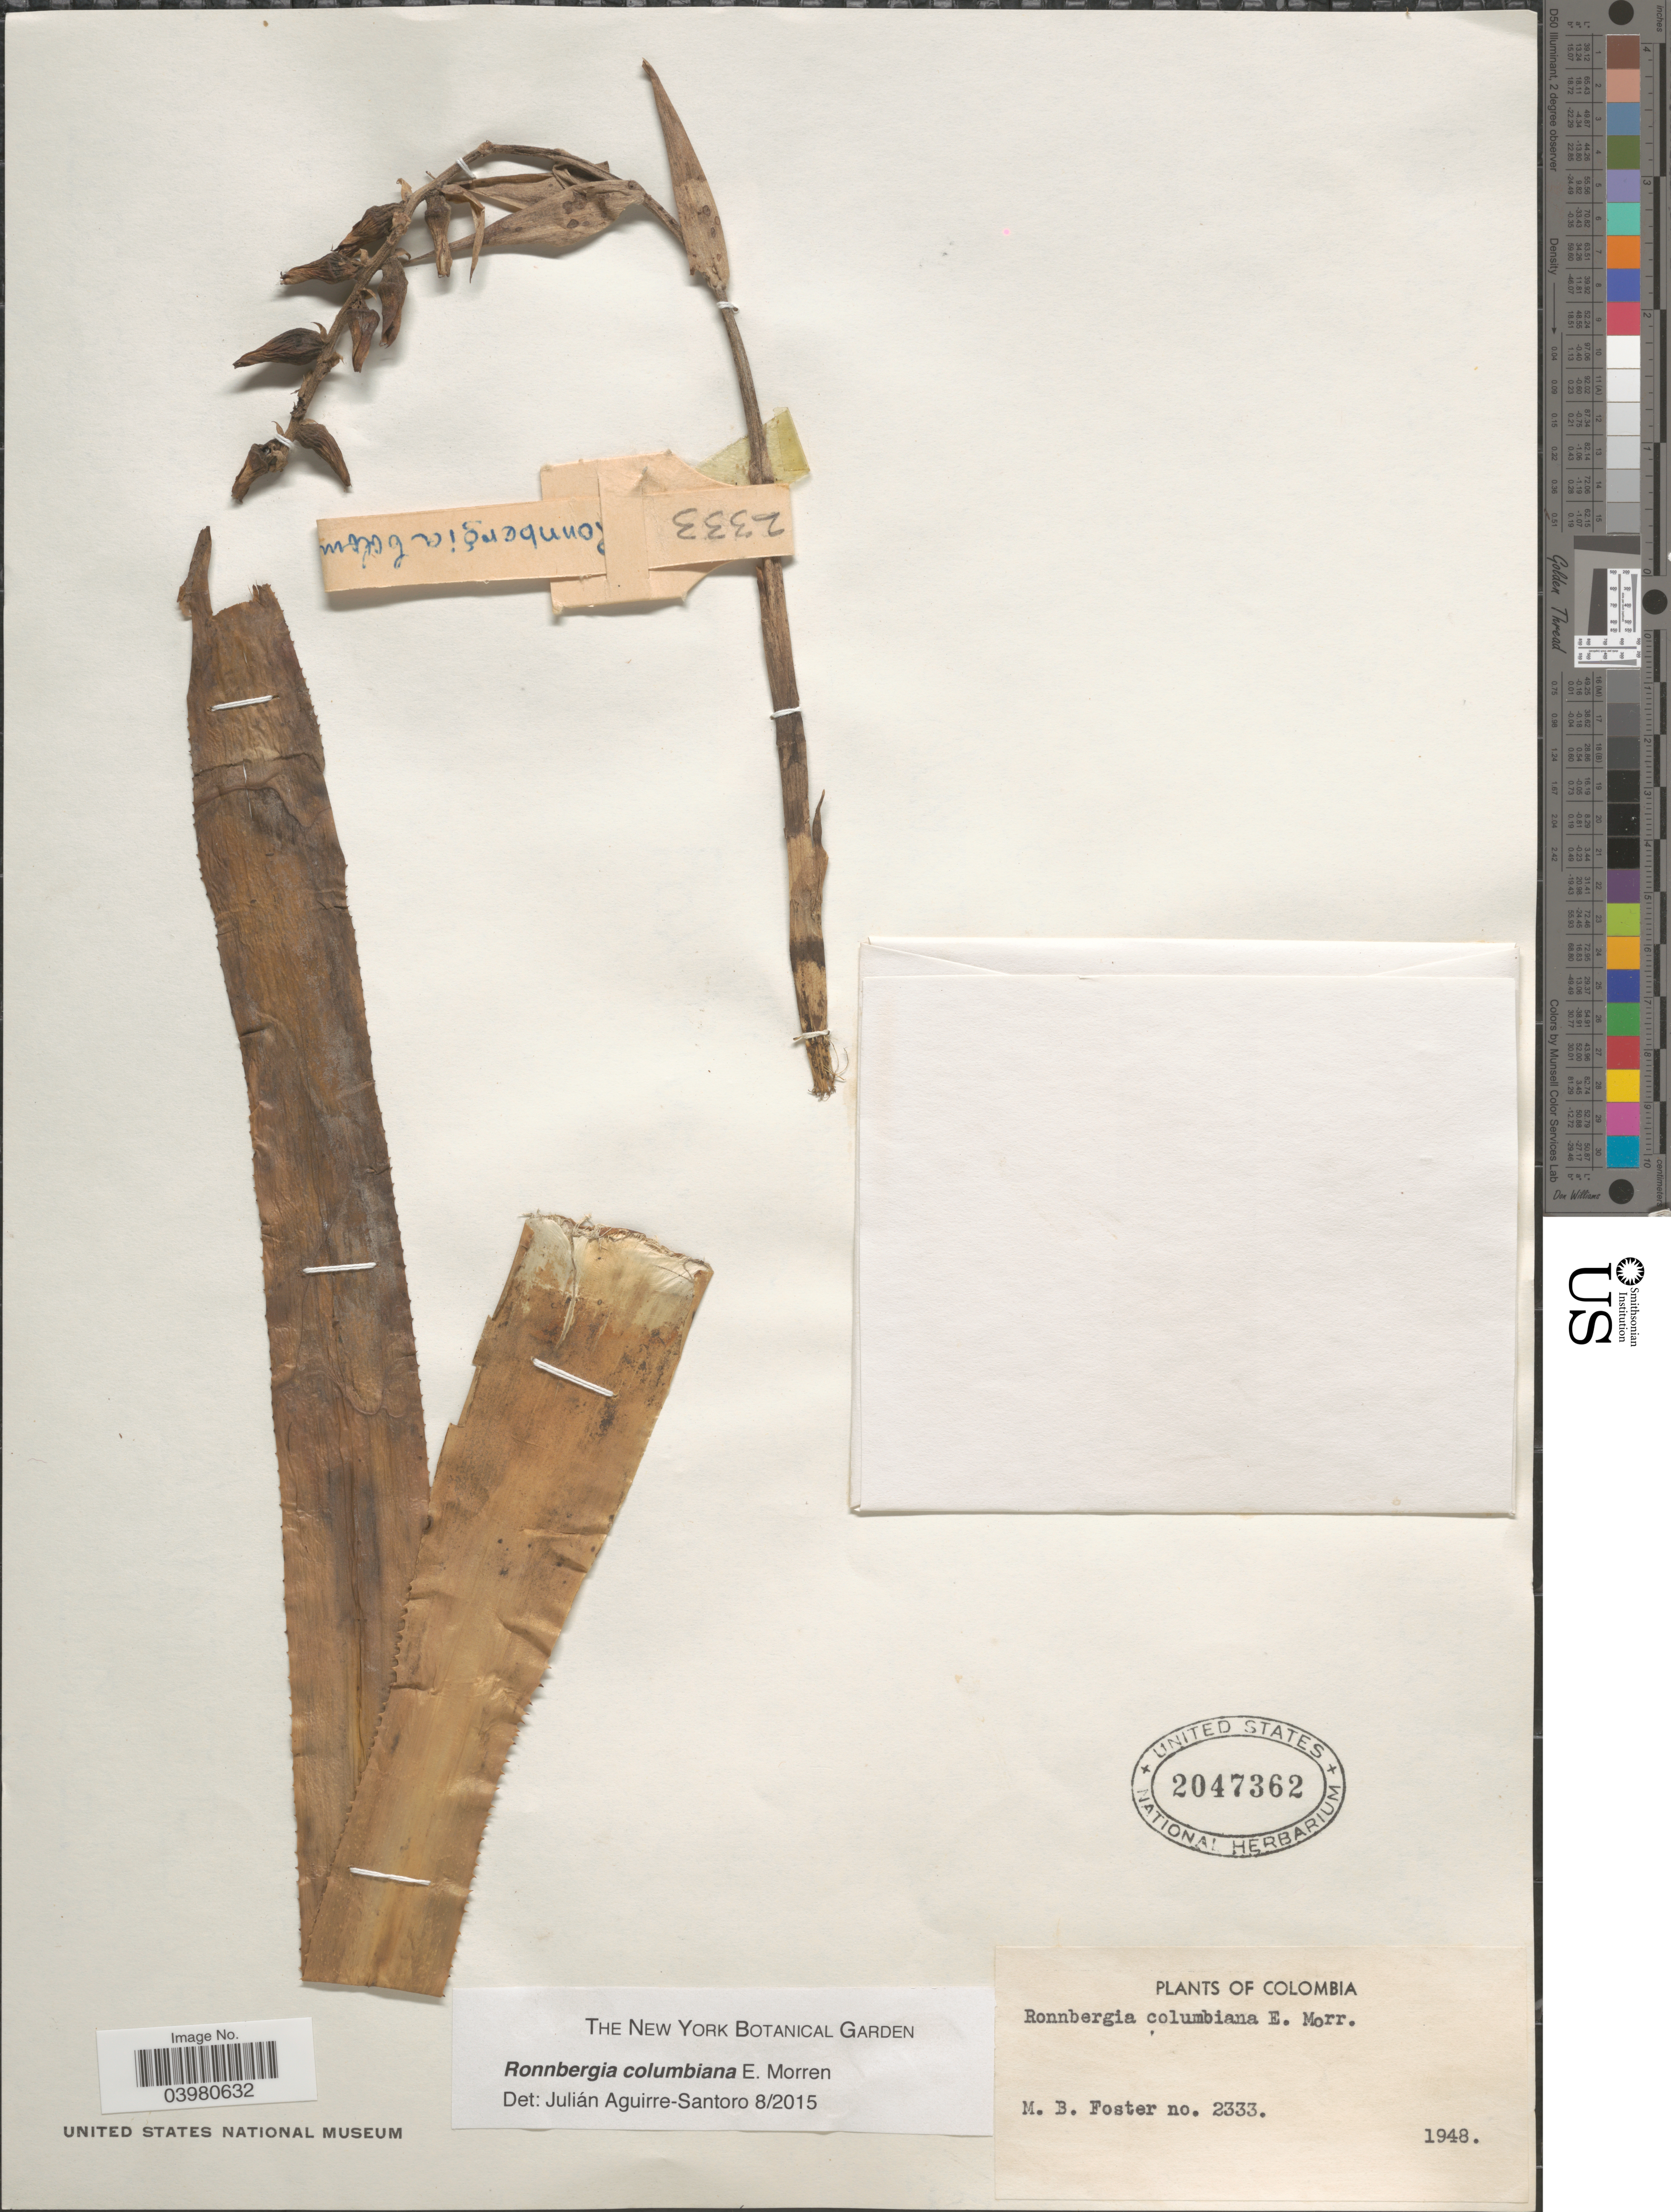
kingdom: Plantae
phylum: Tracheophyta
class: Liliopsida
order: Poales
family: Bromeliaceae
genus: Ronnbergia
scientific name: Ronnbergia columbiana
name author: É. Morren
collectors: M. B. Foster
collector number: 2333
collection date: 1948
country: Colombia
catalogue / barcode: US 2047362